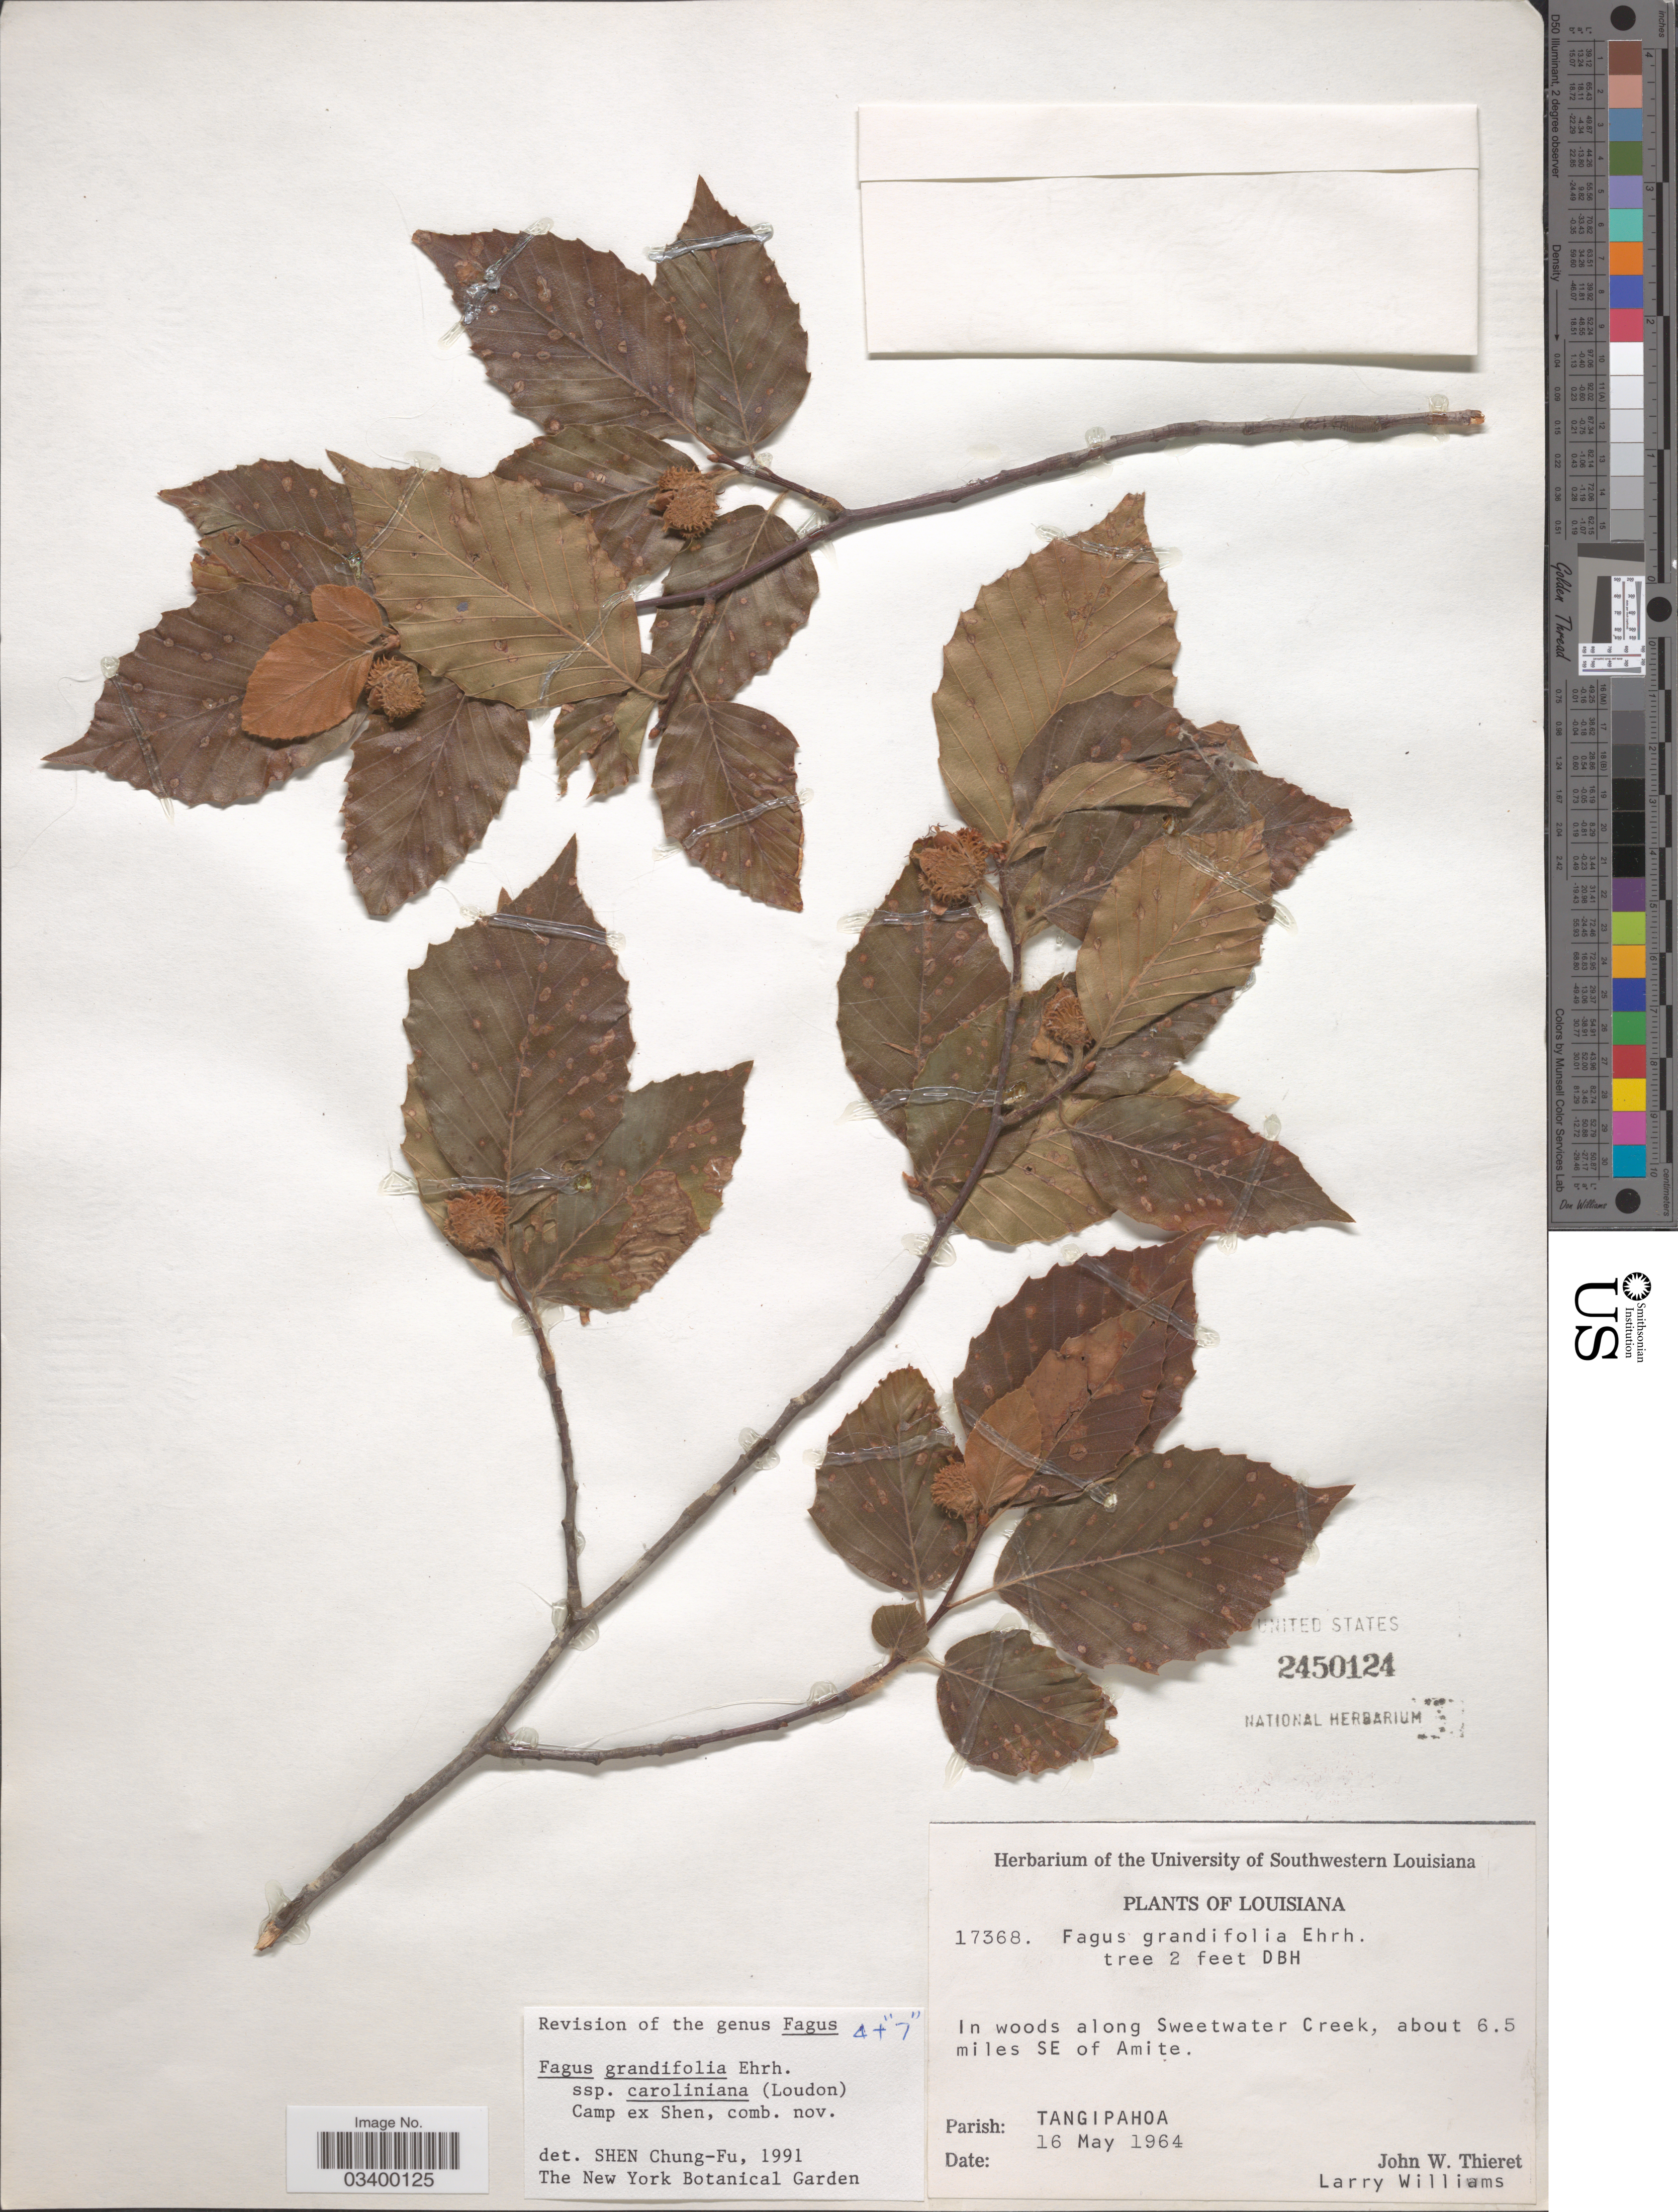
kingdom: Plantae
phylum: Tracheophyta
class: Magnoliopsida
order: Fagales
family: Fagaceae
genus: Fagus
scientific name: Fagus grandifolia subsp. caroliniana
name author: (Loudon) Fernald & Rehder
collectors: J. W. Thieret & L. Williams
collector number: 17368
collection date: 1964-05-16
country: United States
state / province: Louisiana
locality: In woods along Sweetwater Creek, about 6.5 miles SE of Amite. Parish: Tangipahoa.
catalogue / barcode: US 2450124